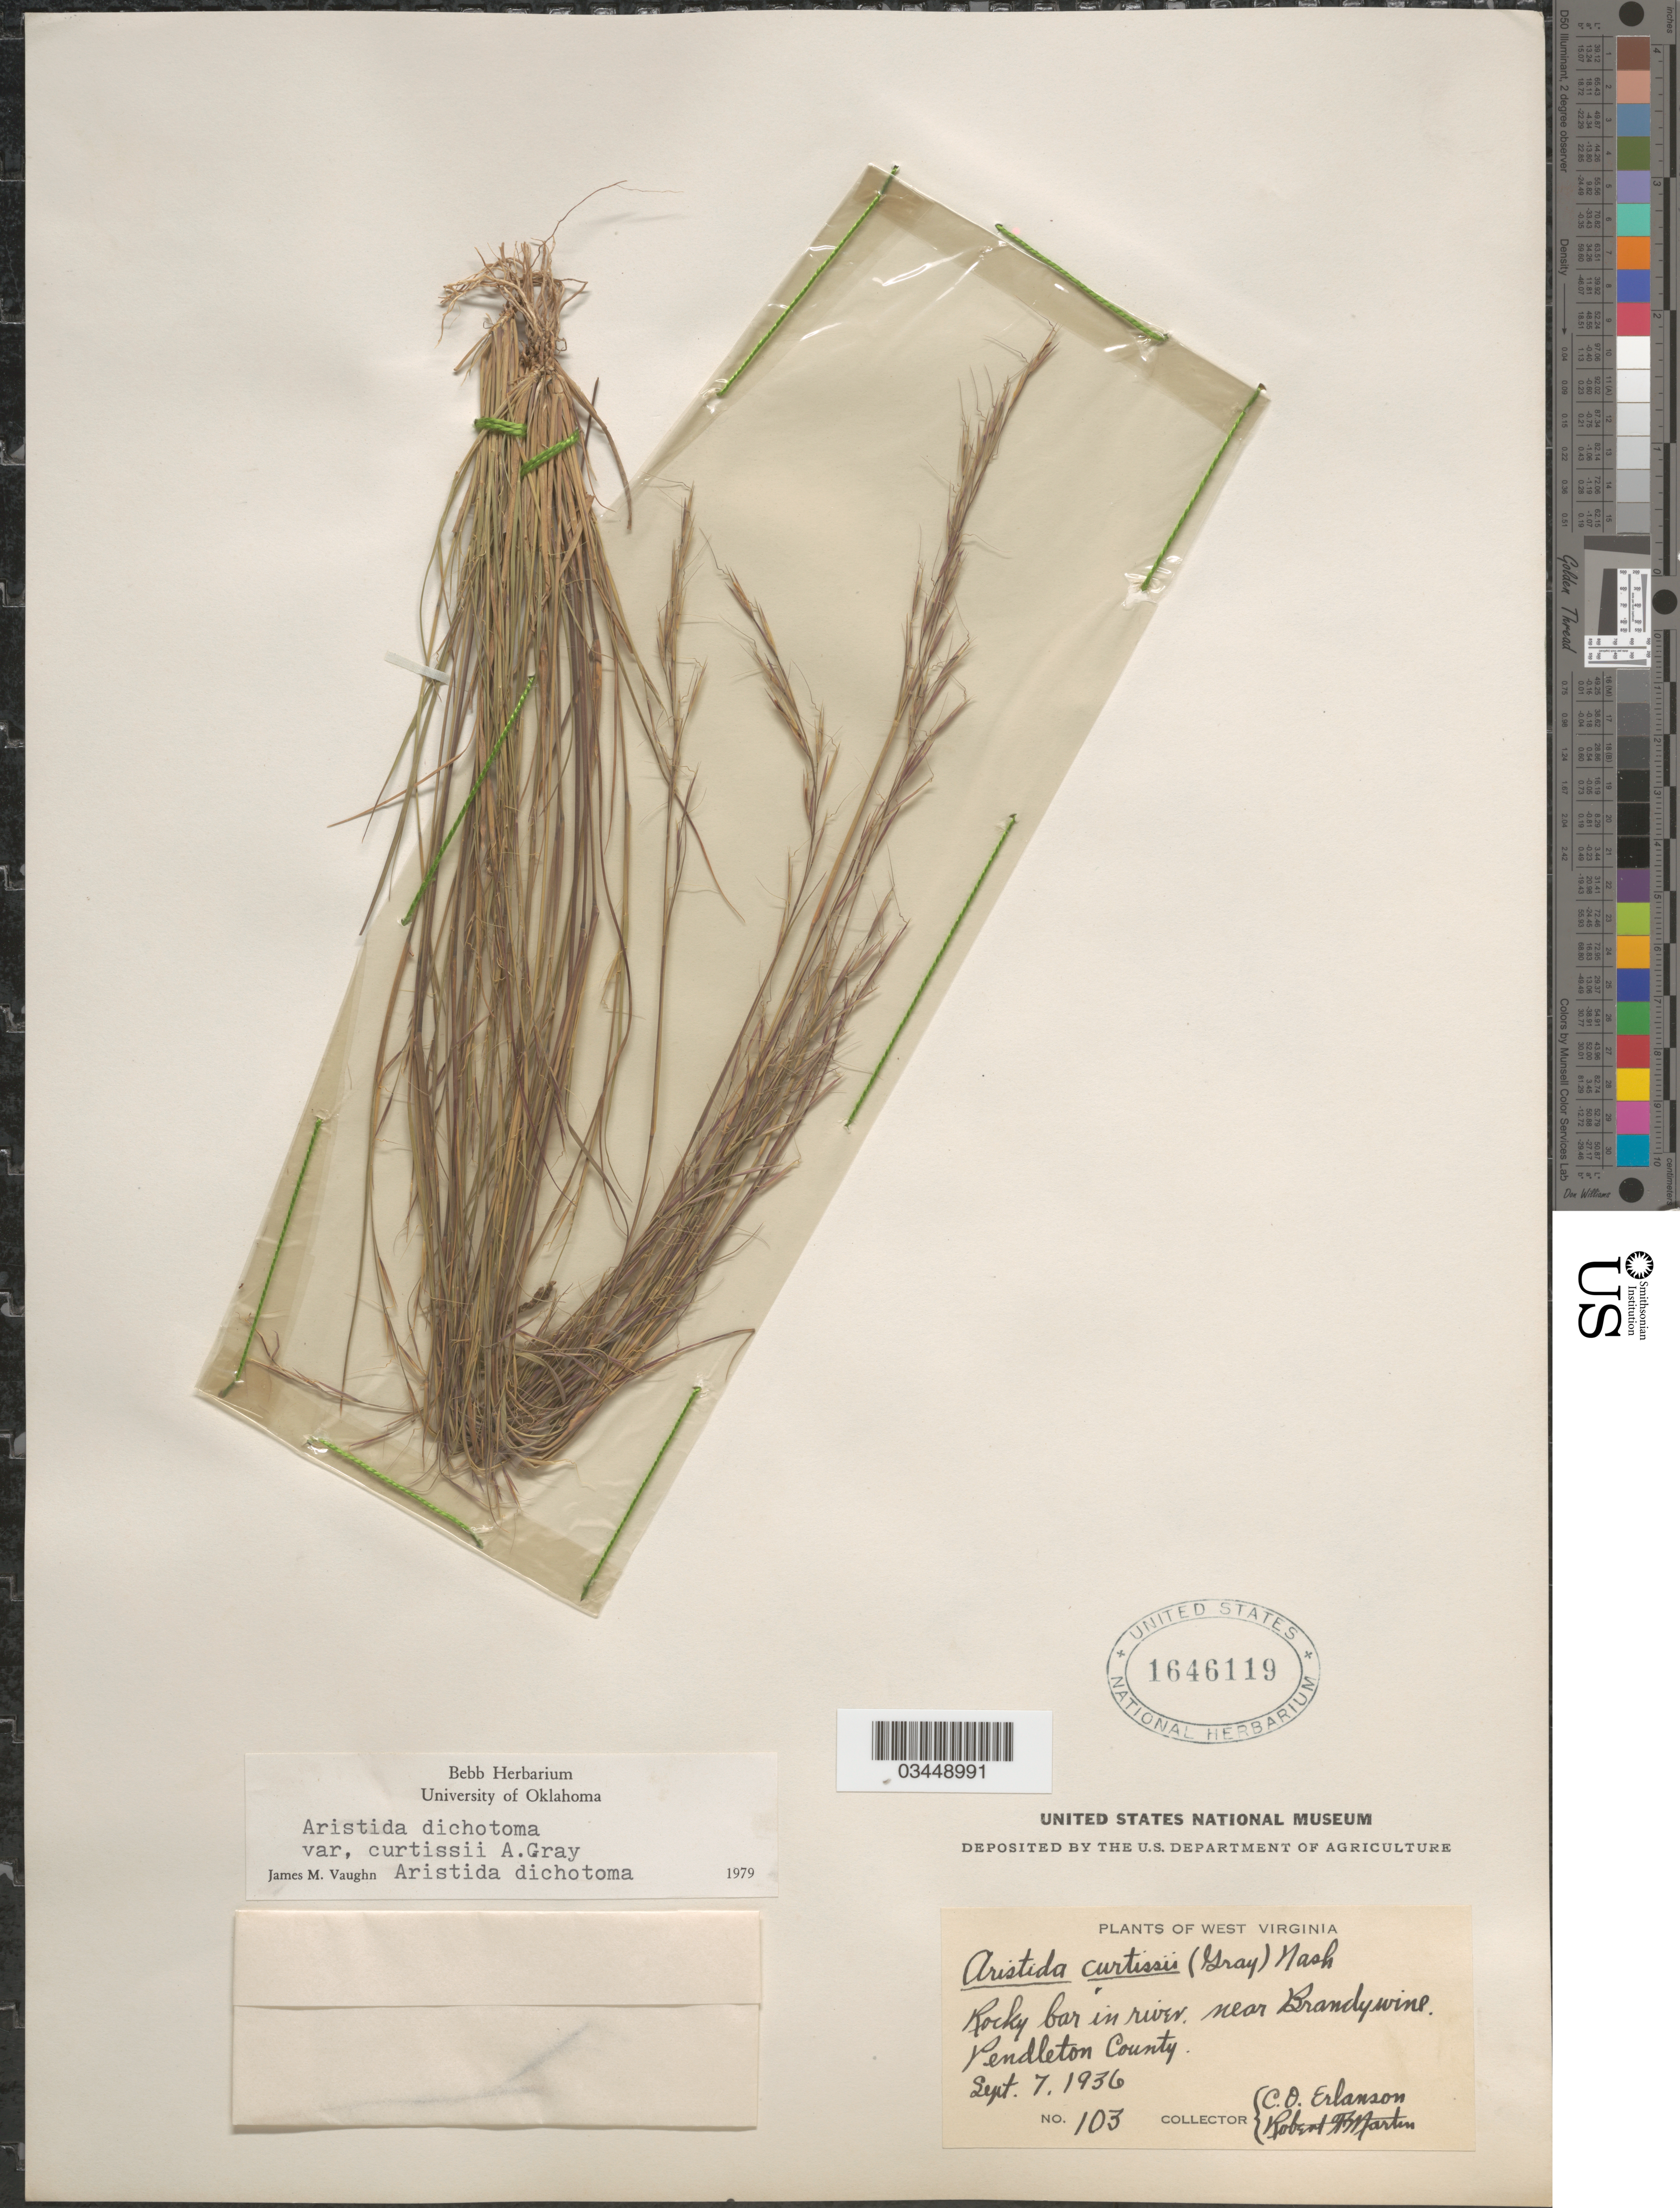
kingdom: Plantae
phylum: Tracheophyta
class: Liliopsida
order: Poales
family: Poaceae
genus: Aristida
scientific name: Aristida dichotoma var. curtisii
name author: A. Gray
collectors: C. O. Erlanson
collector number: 103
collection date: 1936-09-07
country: United States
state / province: West Virginia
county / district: Pendleton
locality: Rocky bar in river. Near Brandywine, Pendleton County.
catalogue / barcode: US 1646119